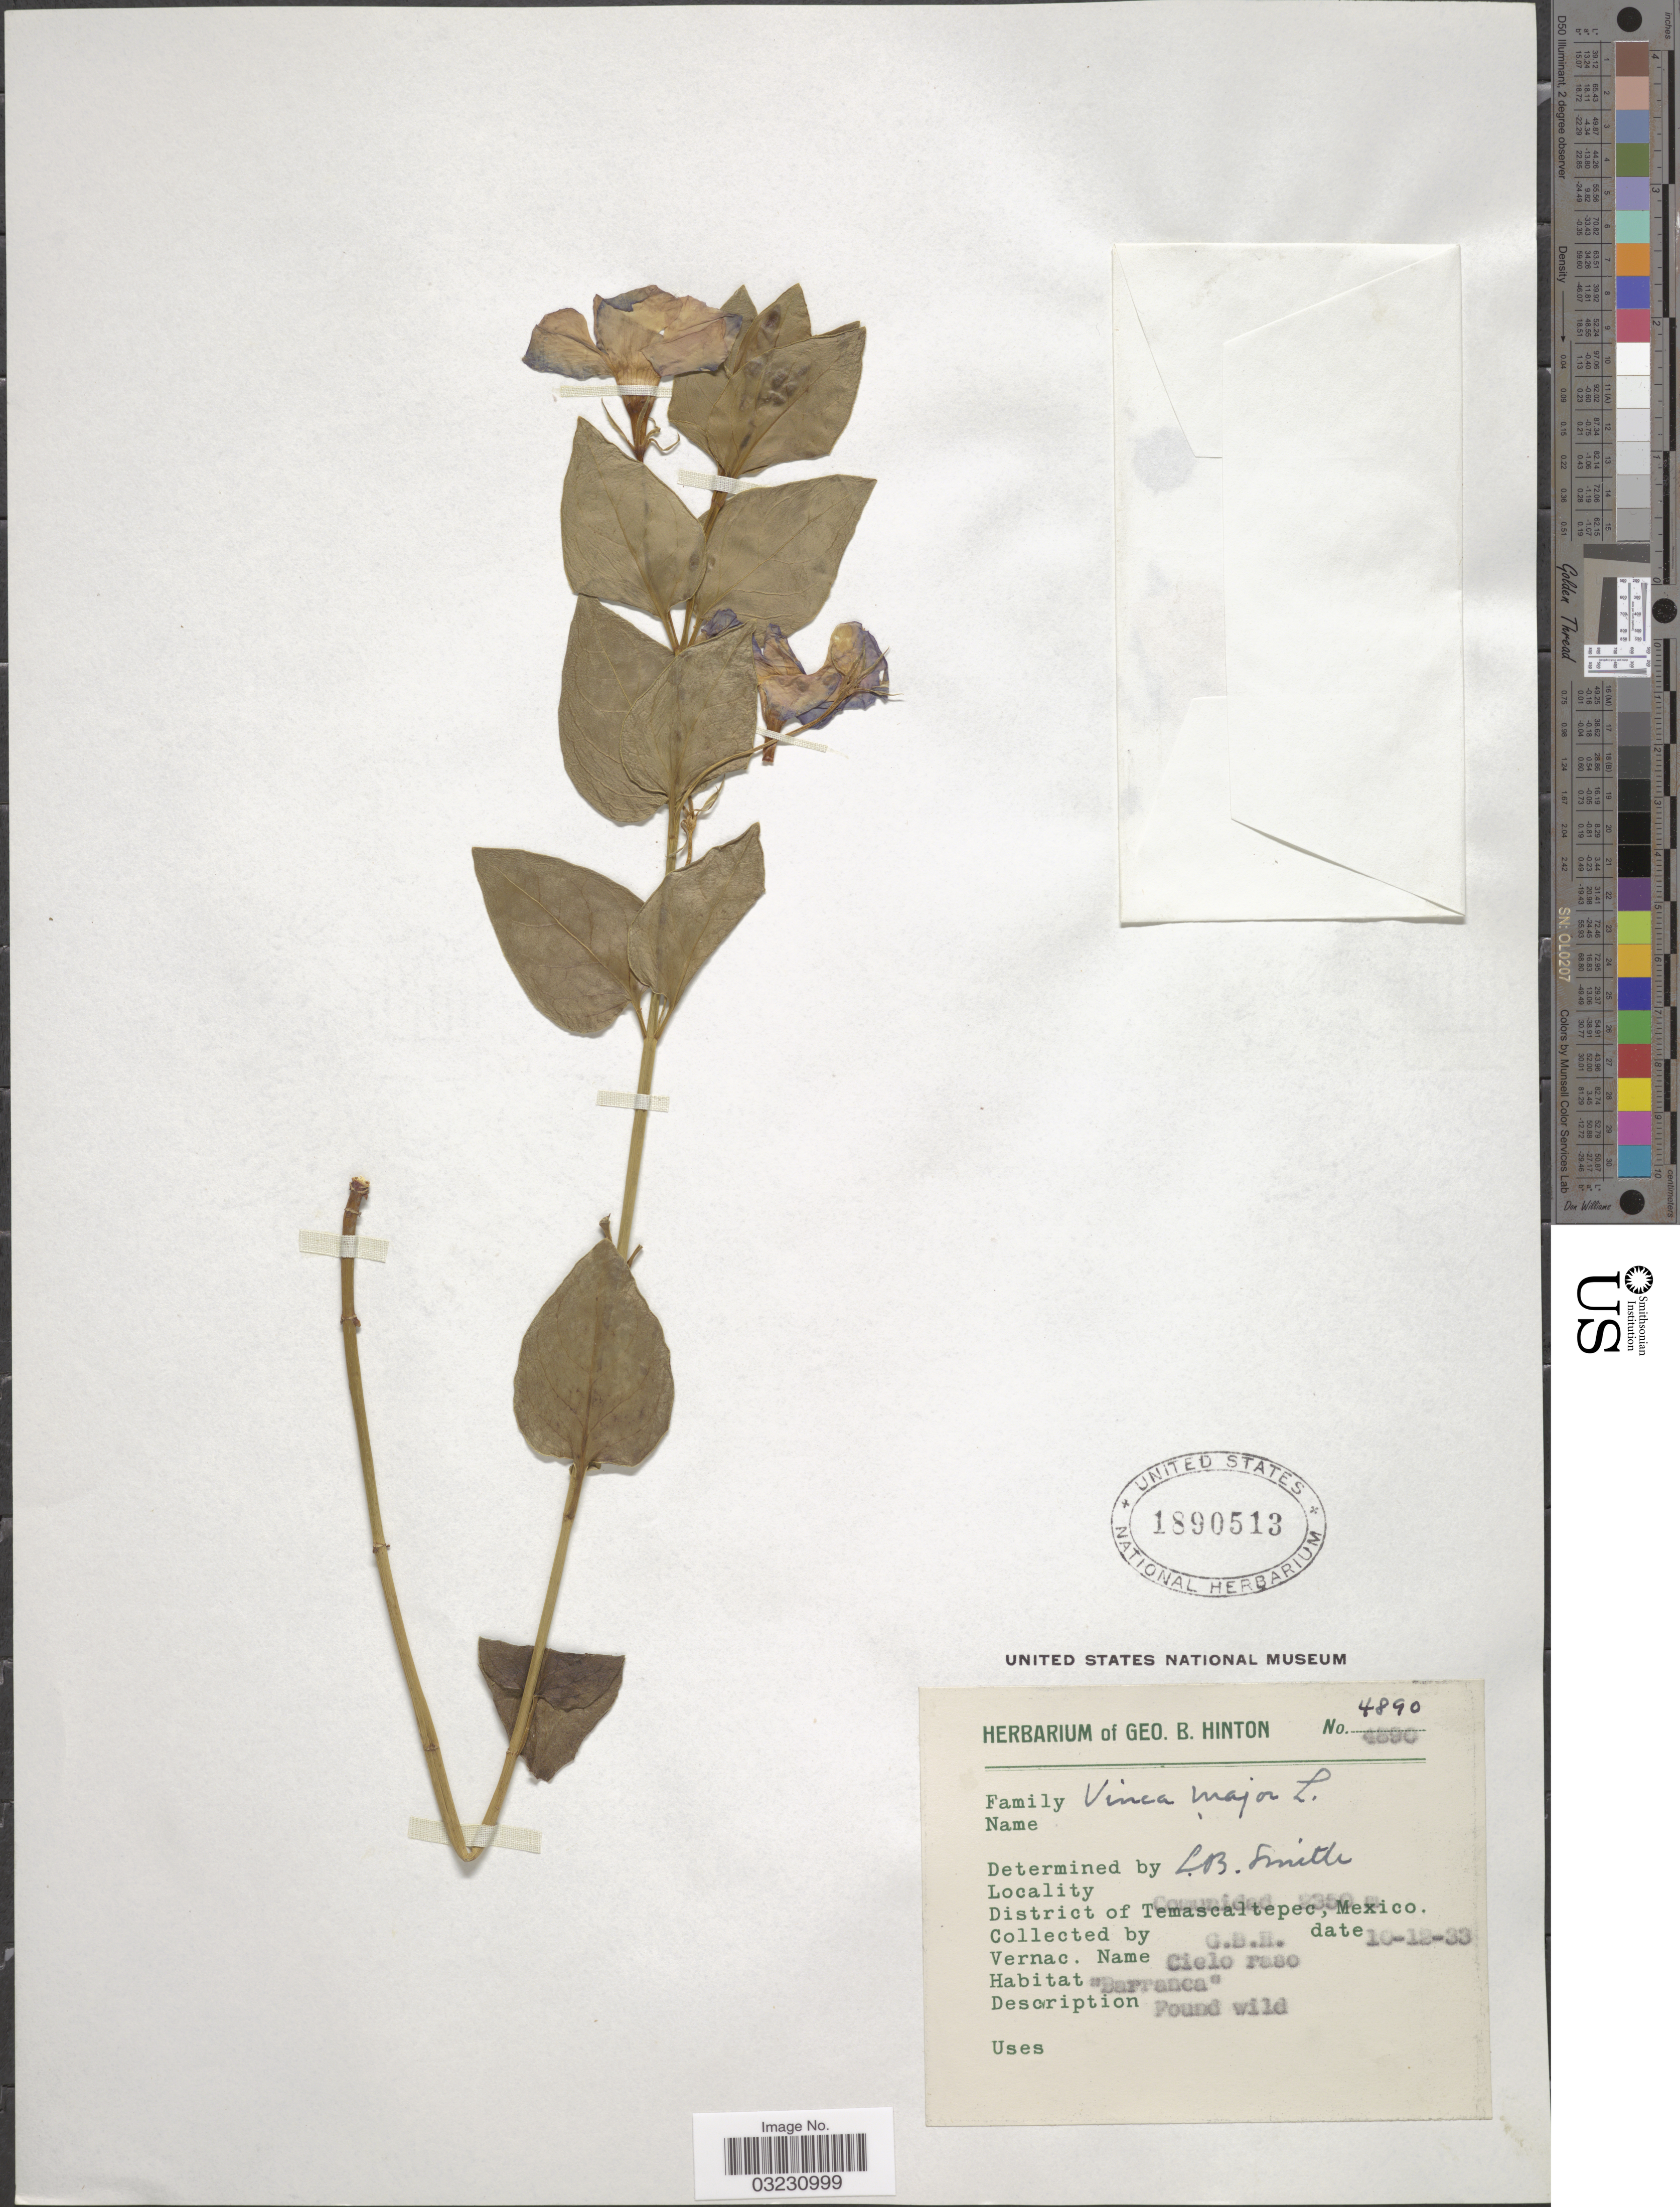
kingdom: Plantae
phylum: Tracheophyta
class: Magnoliopsida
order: Gentianales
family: Apocynaceae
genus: Vinca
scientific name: Vinca major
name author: L.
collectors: G. B. Hinton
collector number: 4890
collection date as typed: Transcribed d/m/y: 10/12/33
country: Mexico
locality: Comunidad. District of Temascaltepec.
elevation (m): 2350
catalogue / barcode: US 1890513